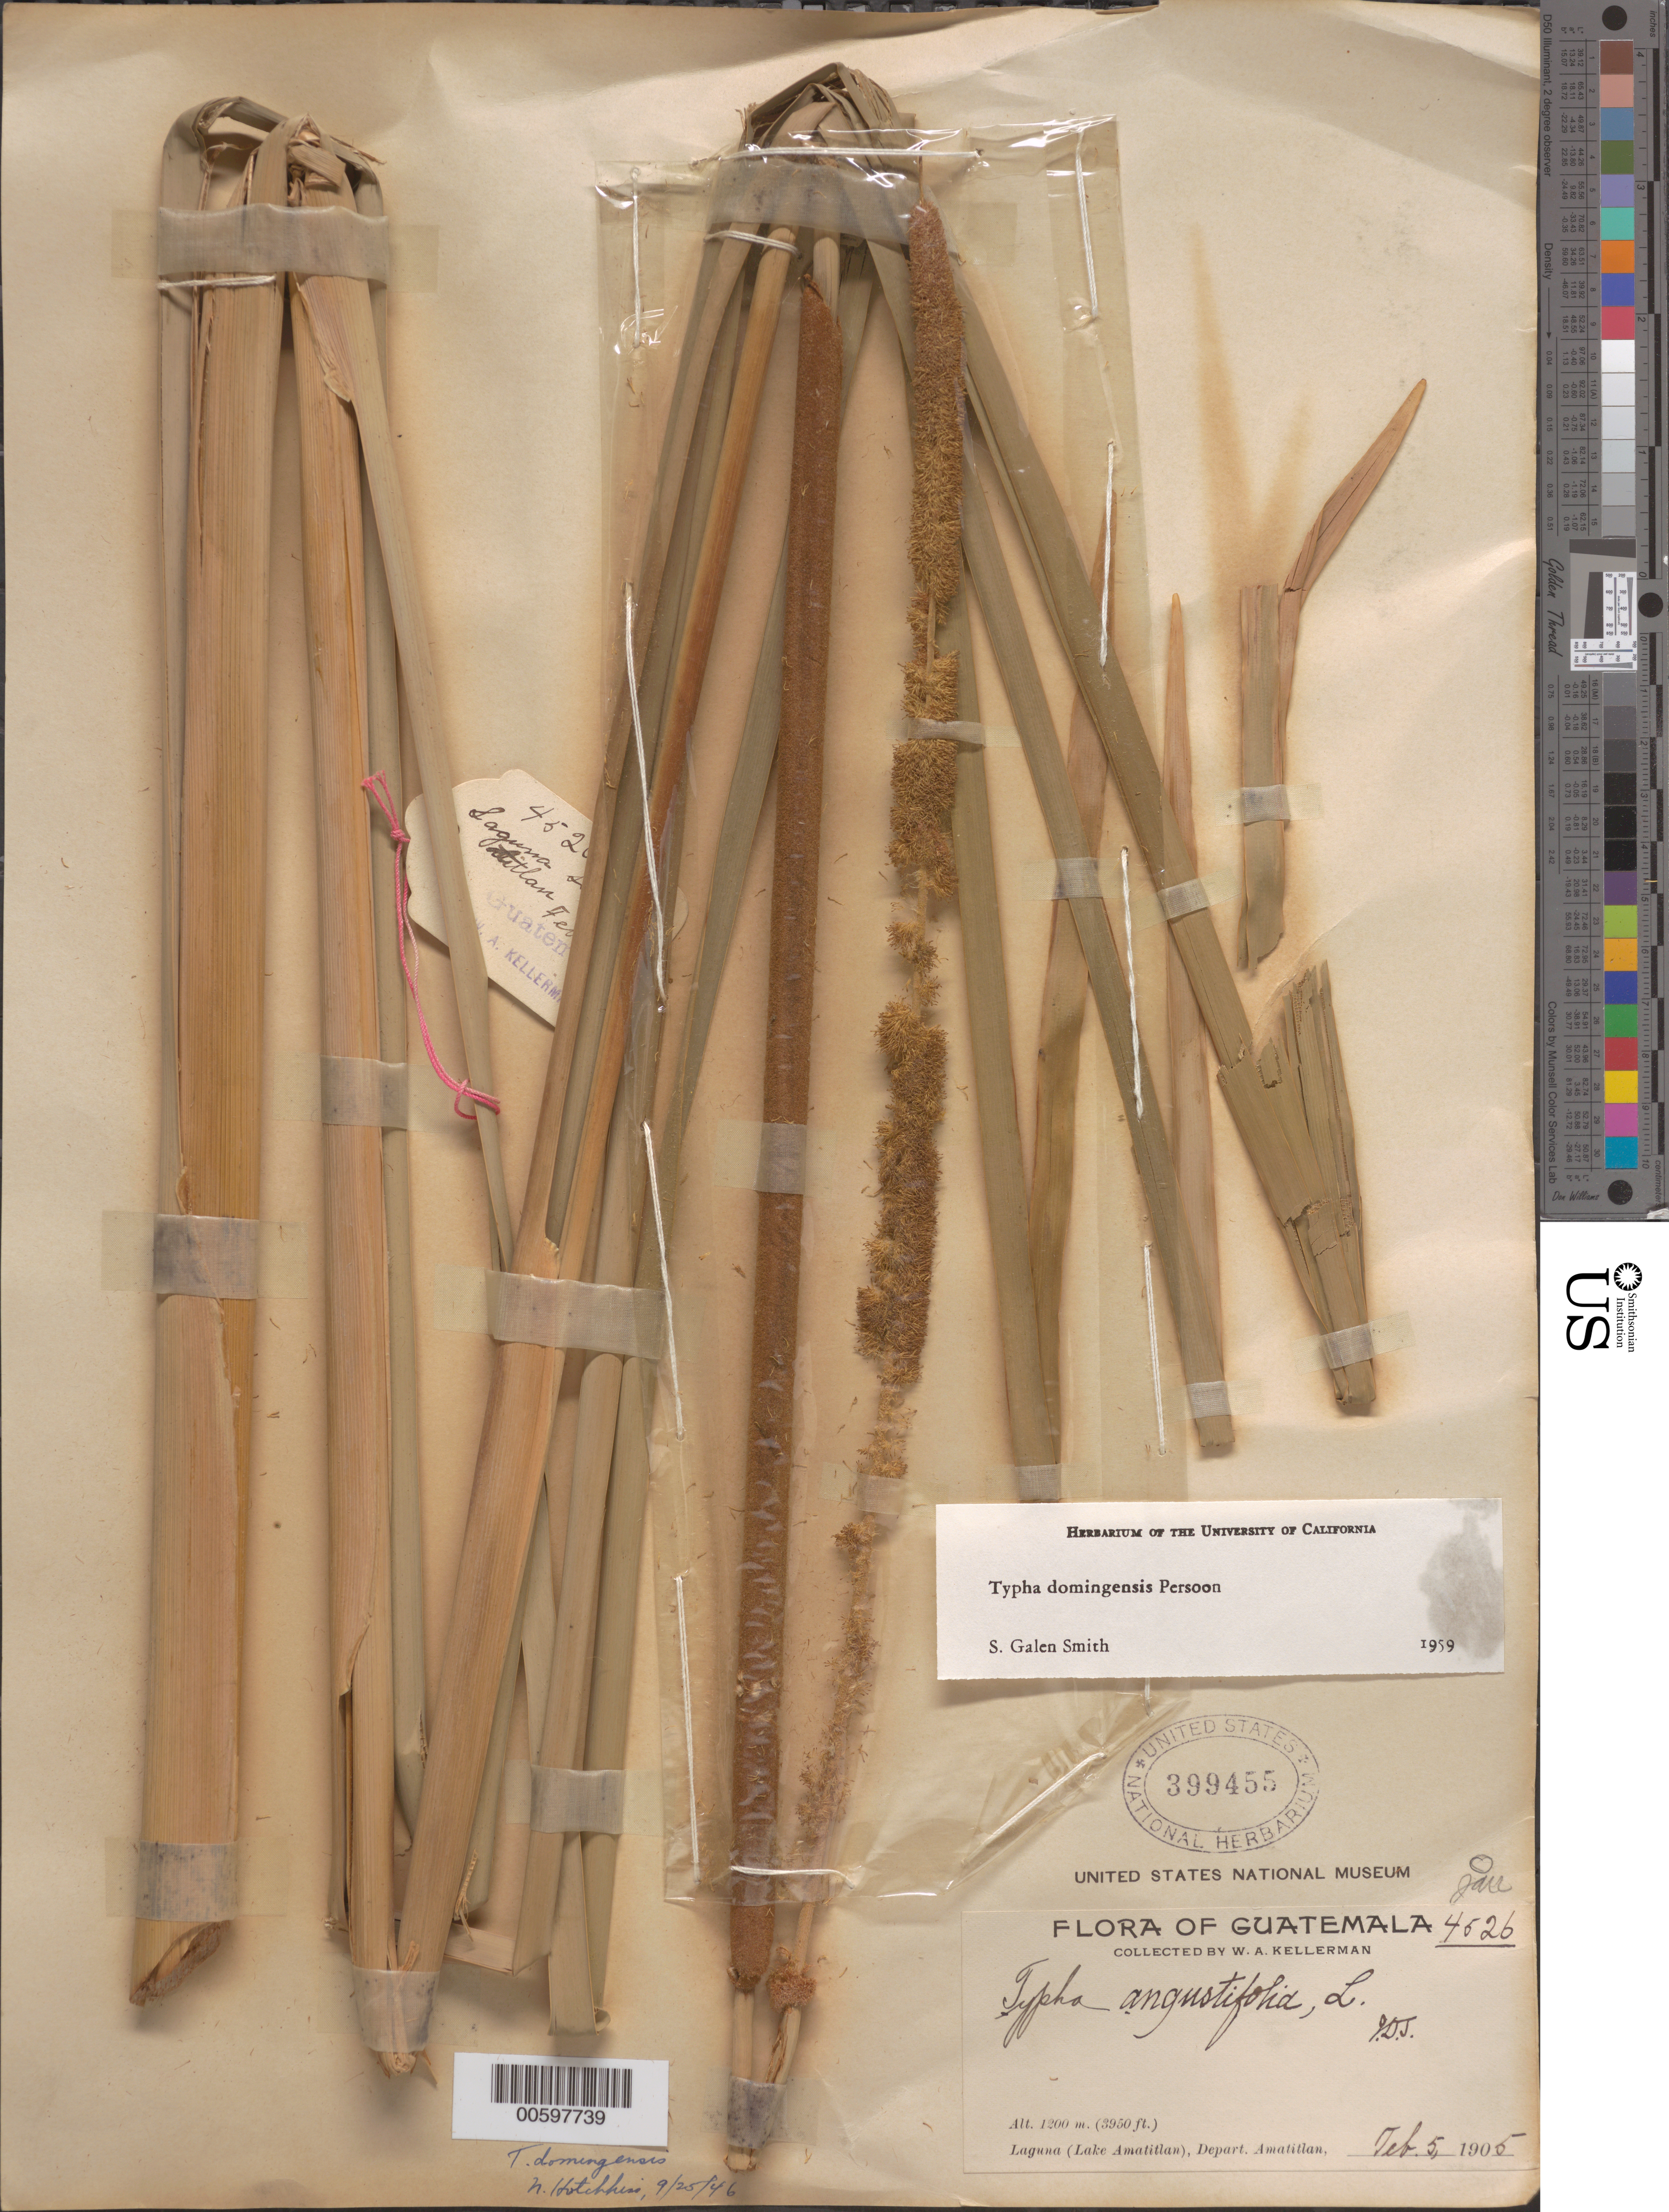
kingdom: Plantae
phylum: Tracheophyta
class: Liliopsida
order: Poales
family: Typhaceae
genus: Typha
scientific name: Typha domingensis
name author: Pers.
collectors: W. A. Kellerman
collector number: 4526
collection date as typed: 05 Feb 1905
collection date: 1905-02-05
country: Guatemala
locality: Amatitlán, Lake Amatitlán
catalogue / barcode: US 399455